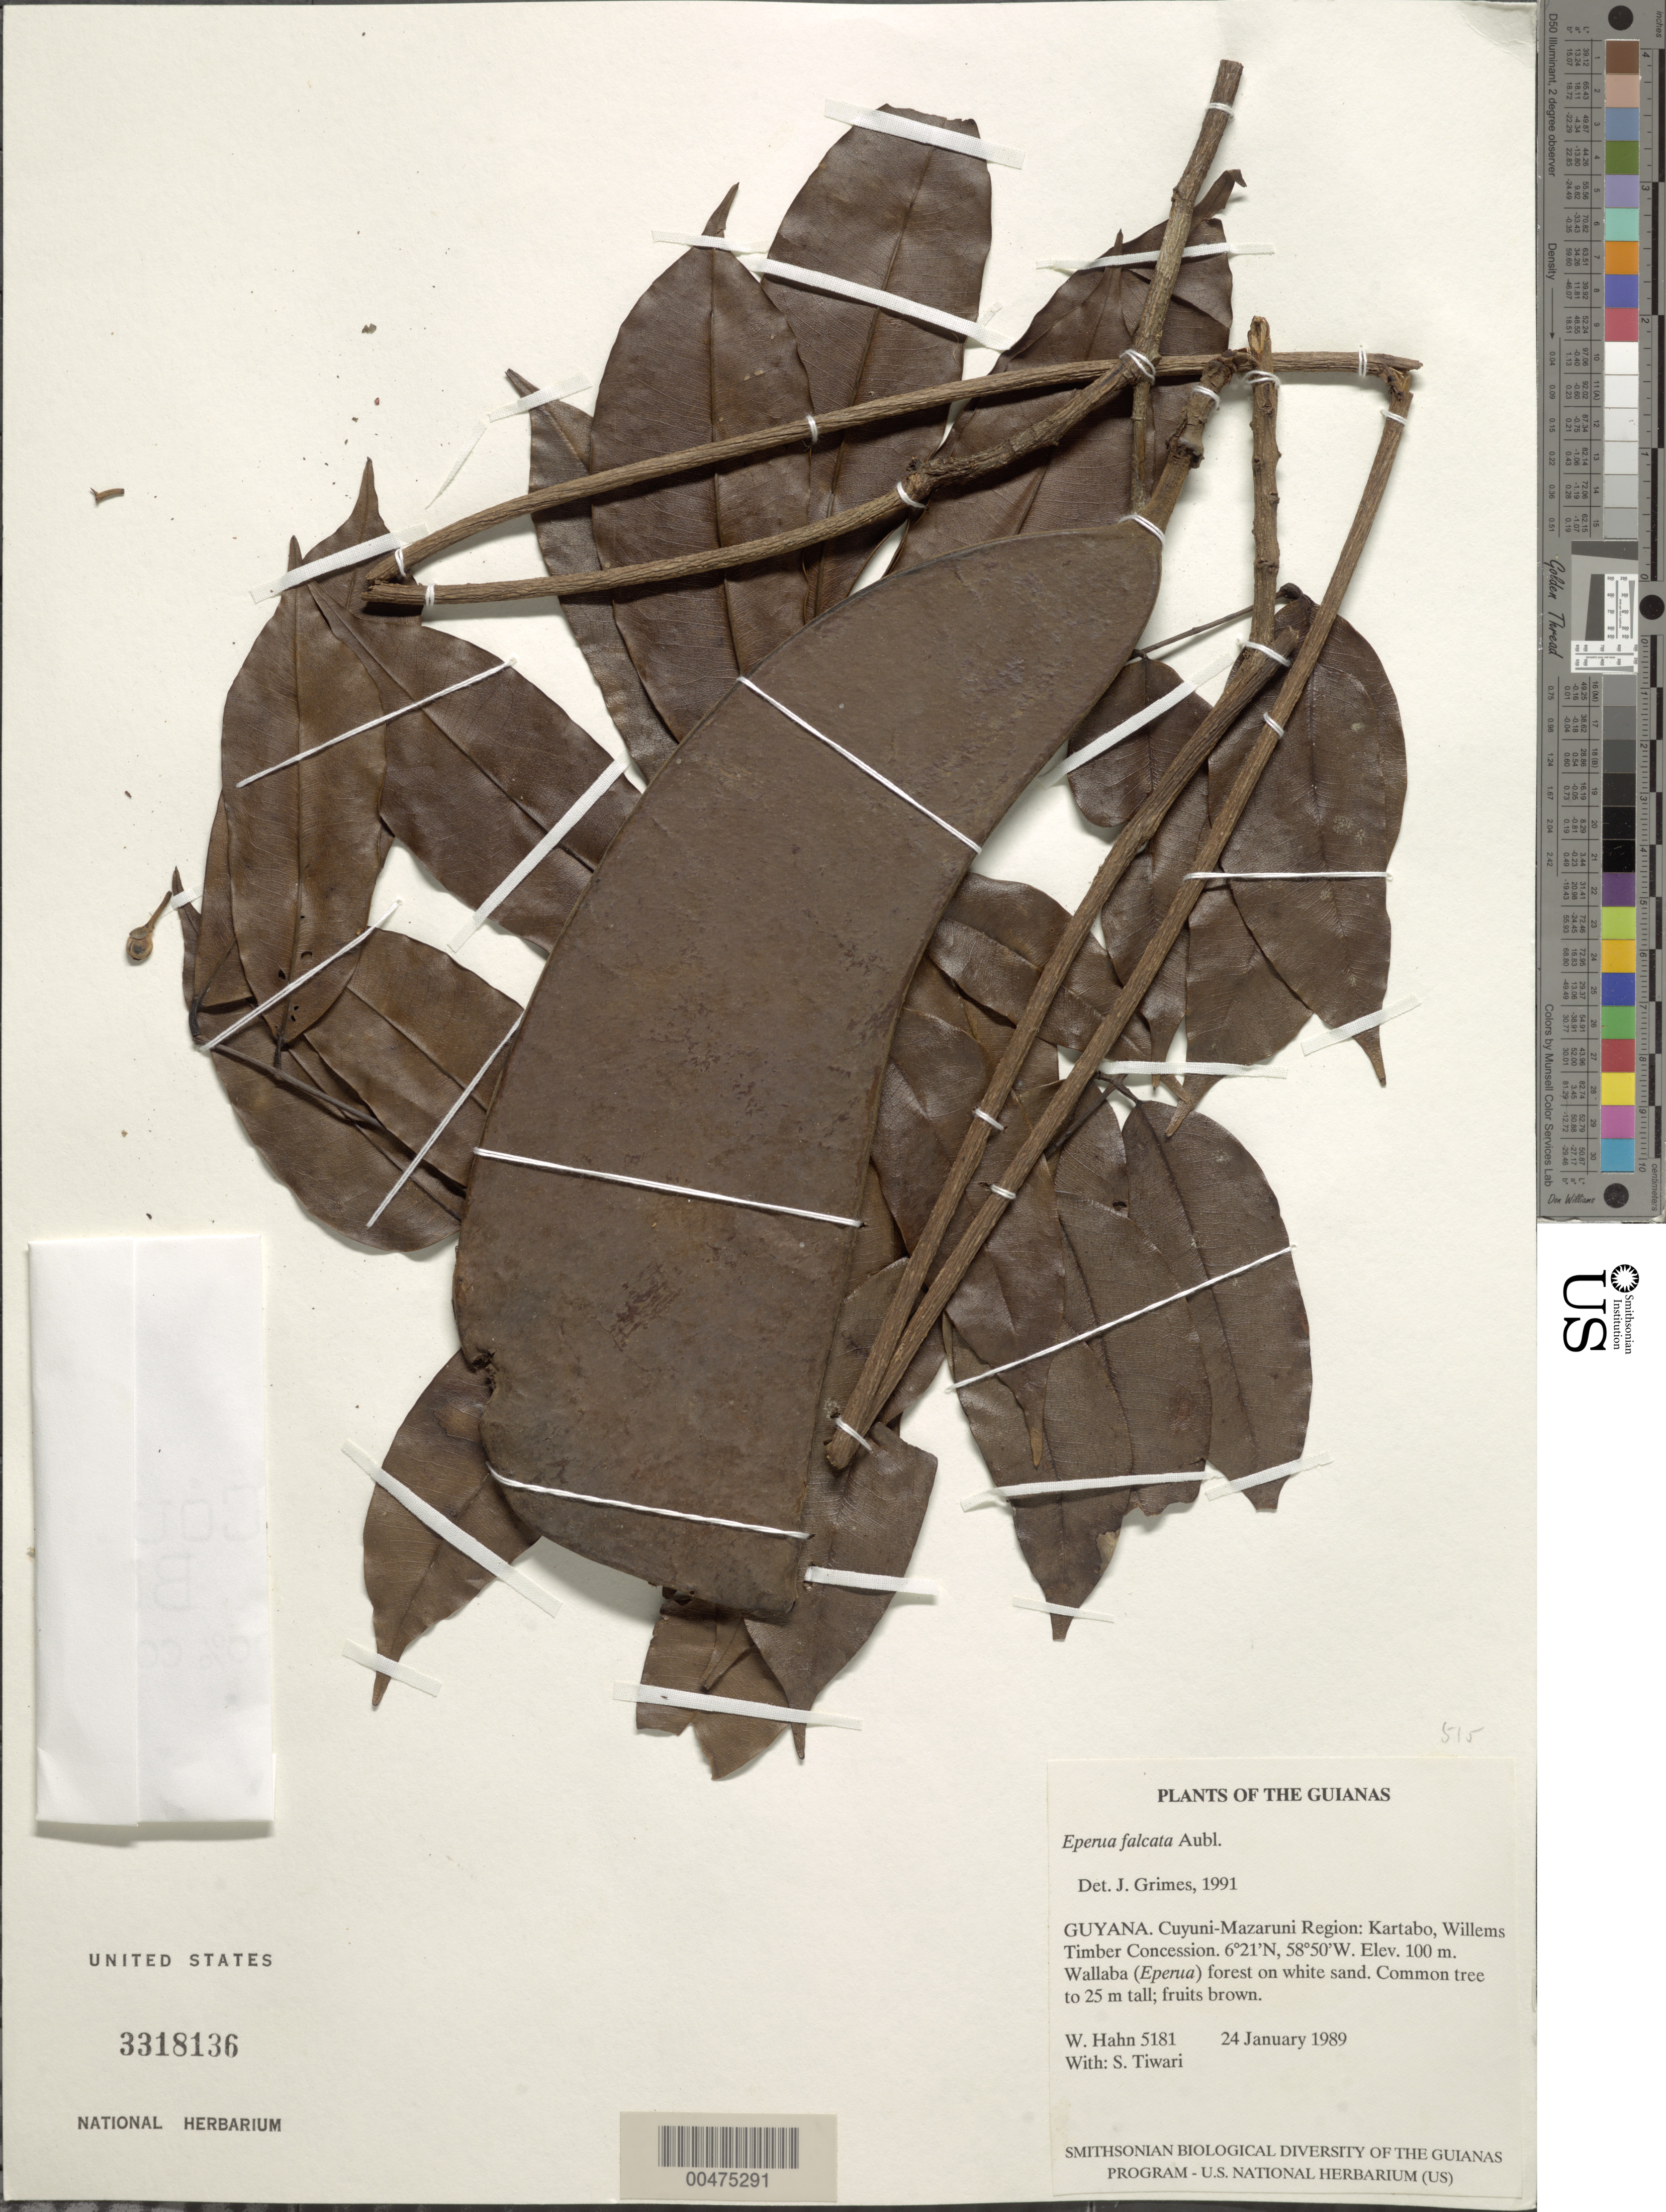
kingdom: Plantae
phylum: Tracheophyta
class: Magnoliopsida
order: Fabales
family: Fabaceae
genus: Eperua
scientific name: Eperua falcata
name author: Aubl.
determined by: Grimes, J.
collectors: W. Hahn & S. Tiwari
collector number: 5181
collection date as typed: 24 January 1989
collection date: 1989-01-24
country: Guyana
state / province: Cuyuni-Mazaruni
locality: Kartabo, Willems Timber concession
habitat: Wallaba (Eperua) forest on white sand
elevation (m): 100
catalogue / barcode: US 3318136